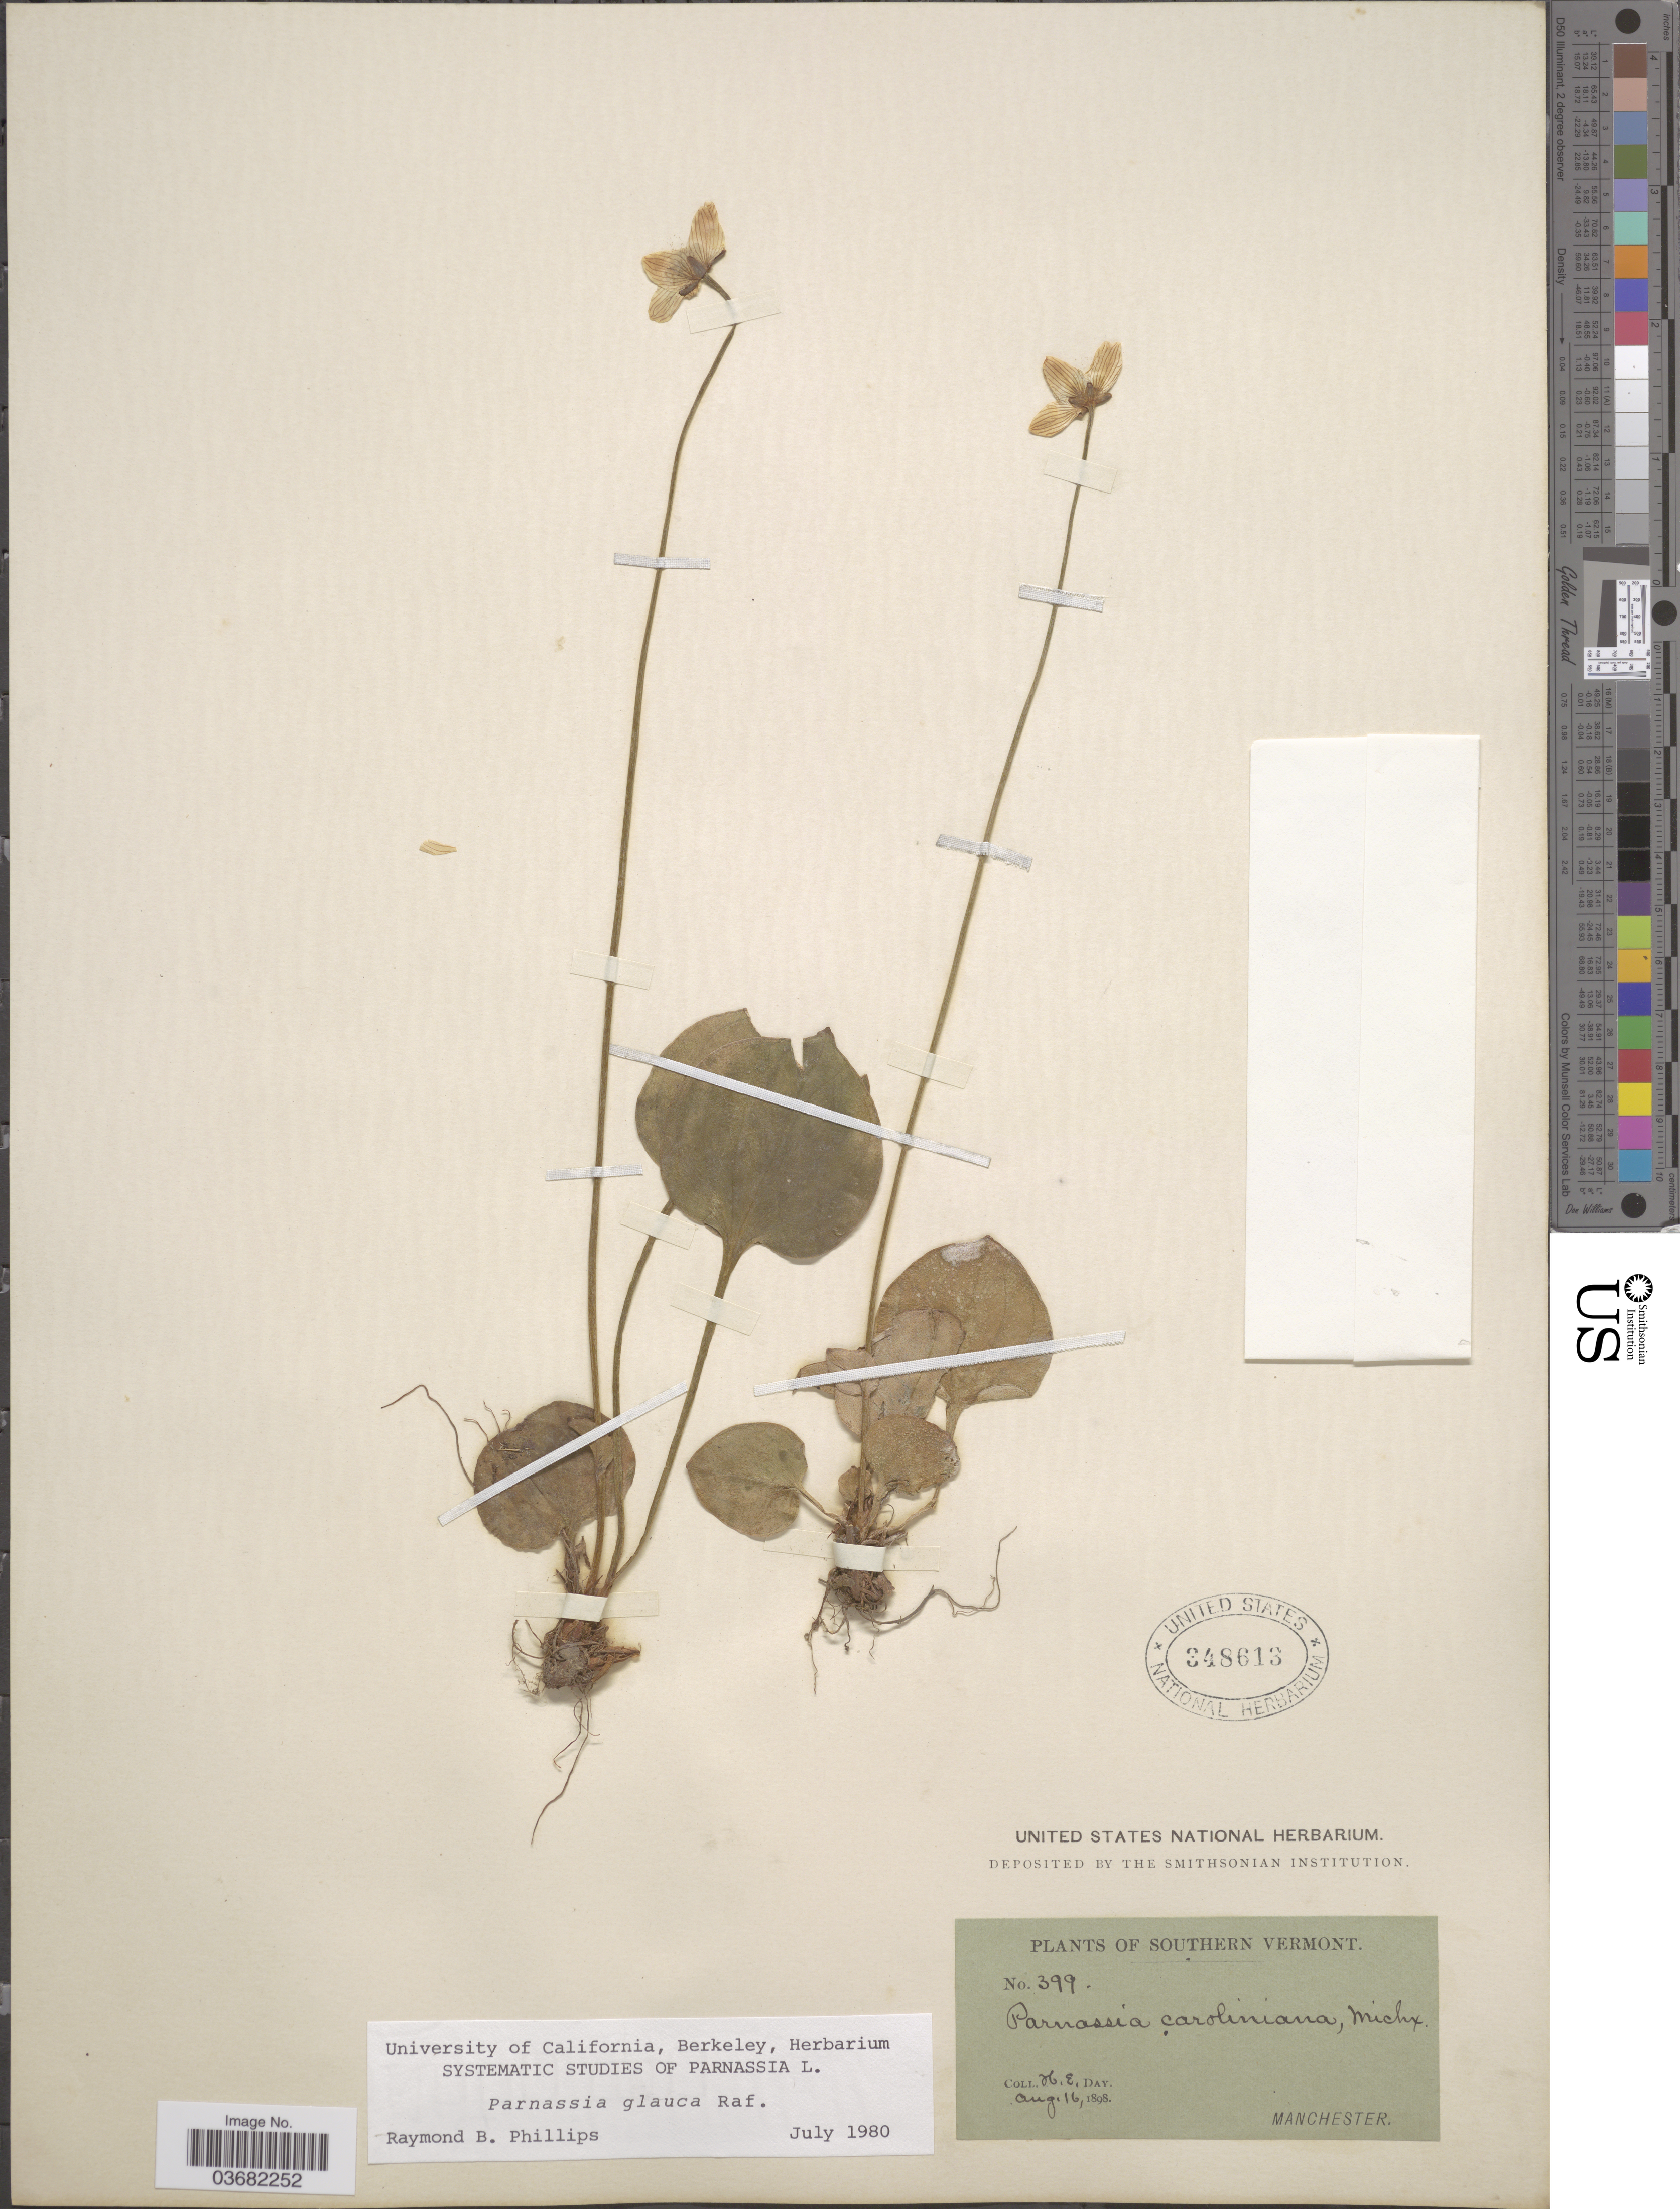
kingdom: Plantae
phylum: Tracheophyta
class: Magnoliopsida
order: Celastrales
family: Parnassiaceae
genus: Parnassia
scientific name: Parnassia glauca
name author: Raf.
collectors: H. Day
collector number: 399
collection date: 1898-08-16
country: United States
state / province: Vermont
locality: Southern Vermont. Manchester.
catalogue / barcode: US 348613